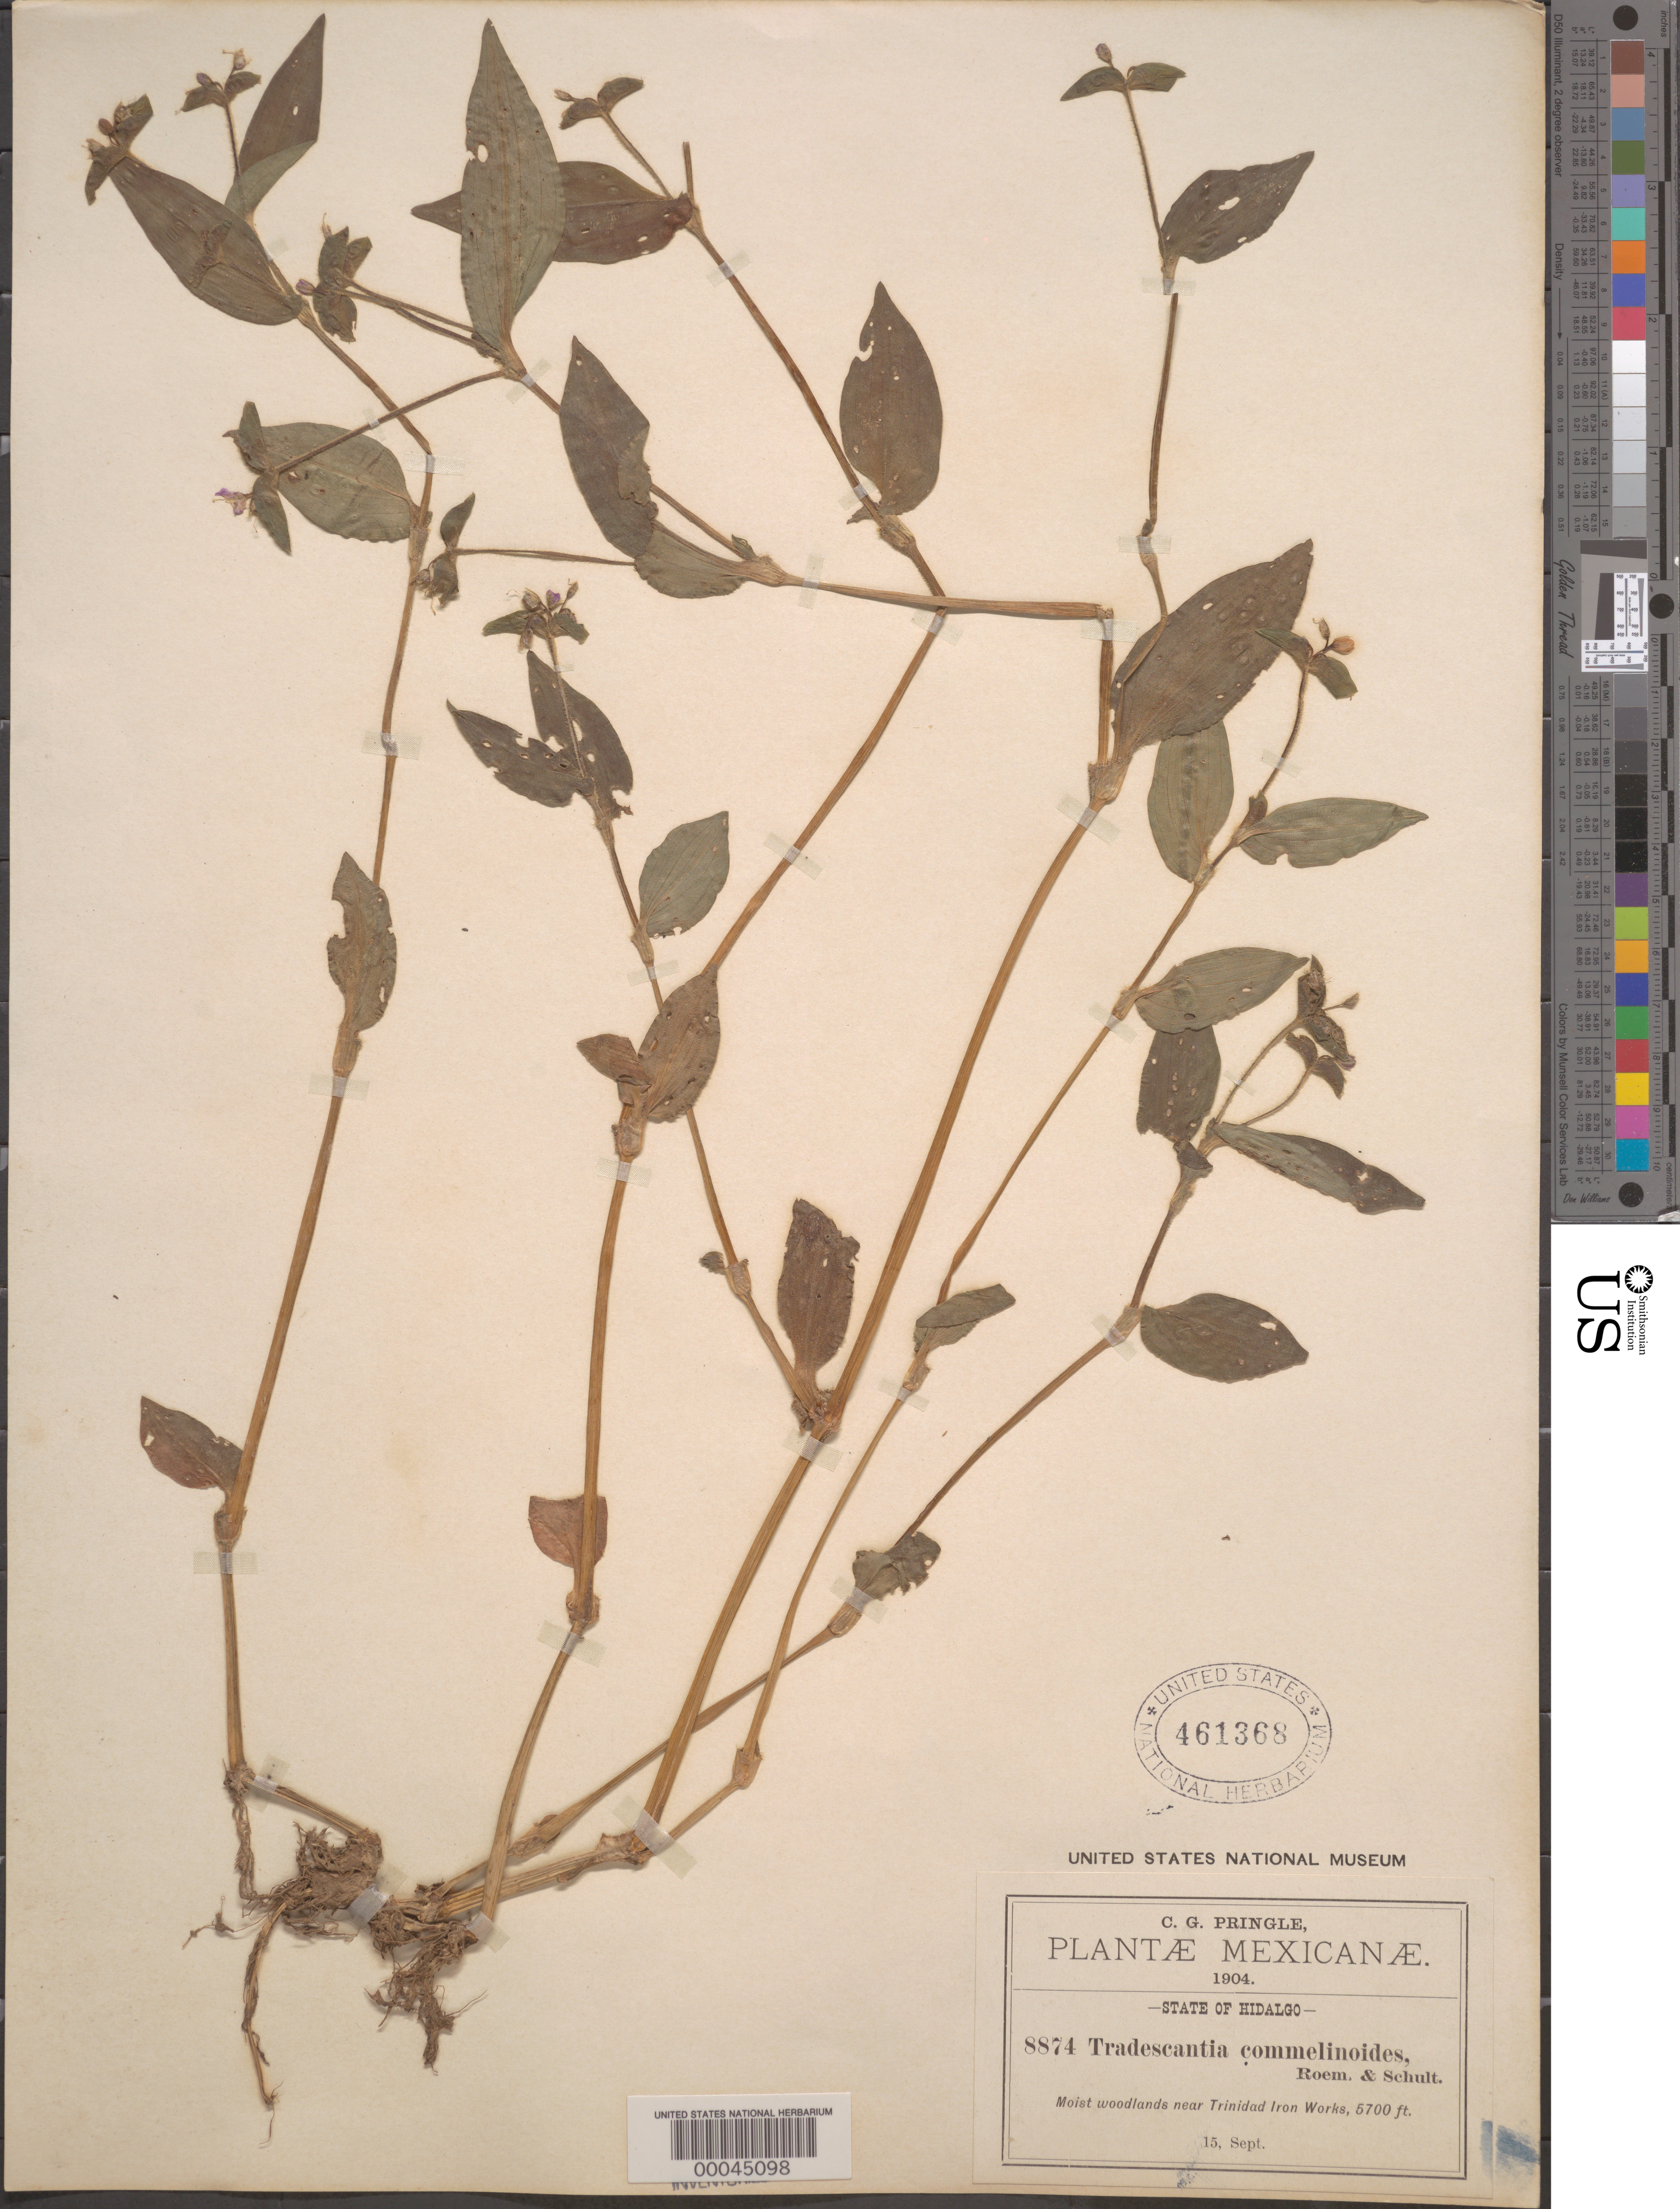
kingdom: Plantae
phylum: Tracheophyta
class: Liliopsida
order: Commelinales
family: Commelinaceae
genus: Tradescantia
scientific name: Tradescantia commelinoides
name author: Schult. & Schult. f.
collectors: C. G. Pringle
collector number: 8874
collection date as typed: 15 Sep 1904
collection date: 1904-09-15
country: Mexico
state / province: Hidalgo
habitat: Moist woodlands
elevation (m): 1739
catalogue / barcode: US 461368